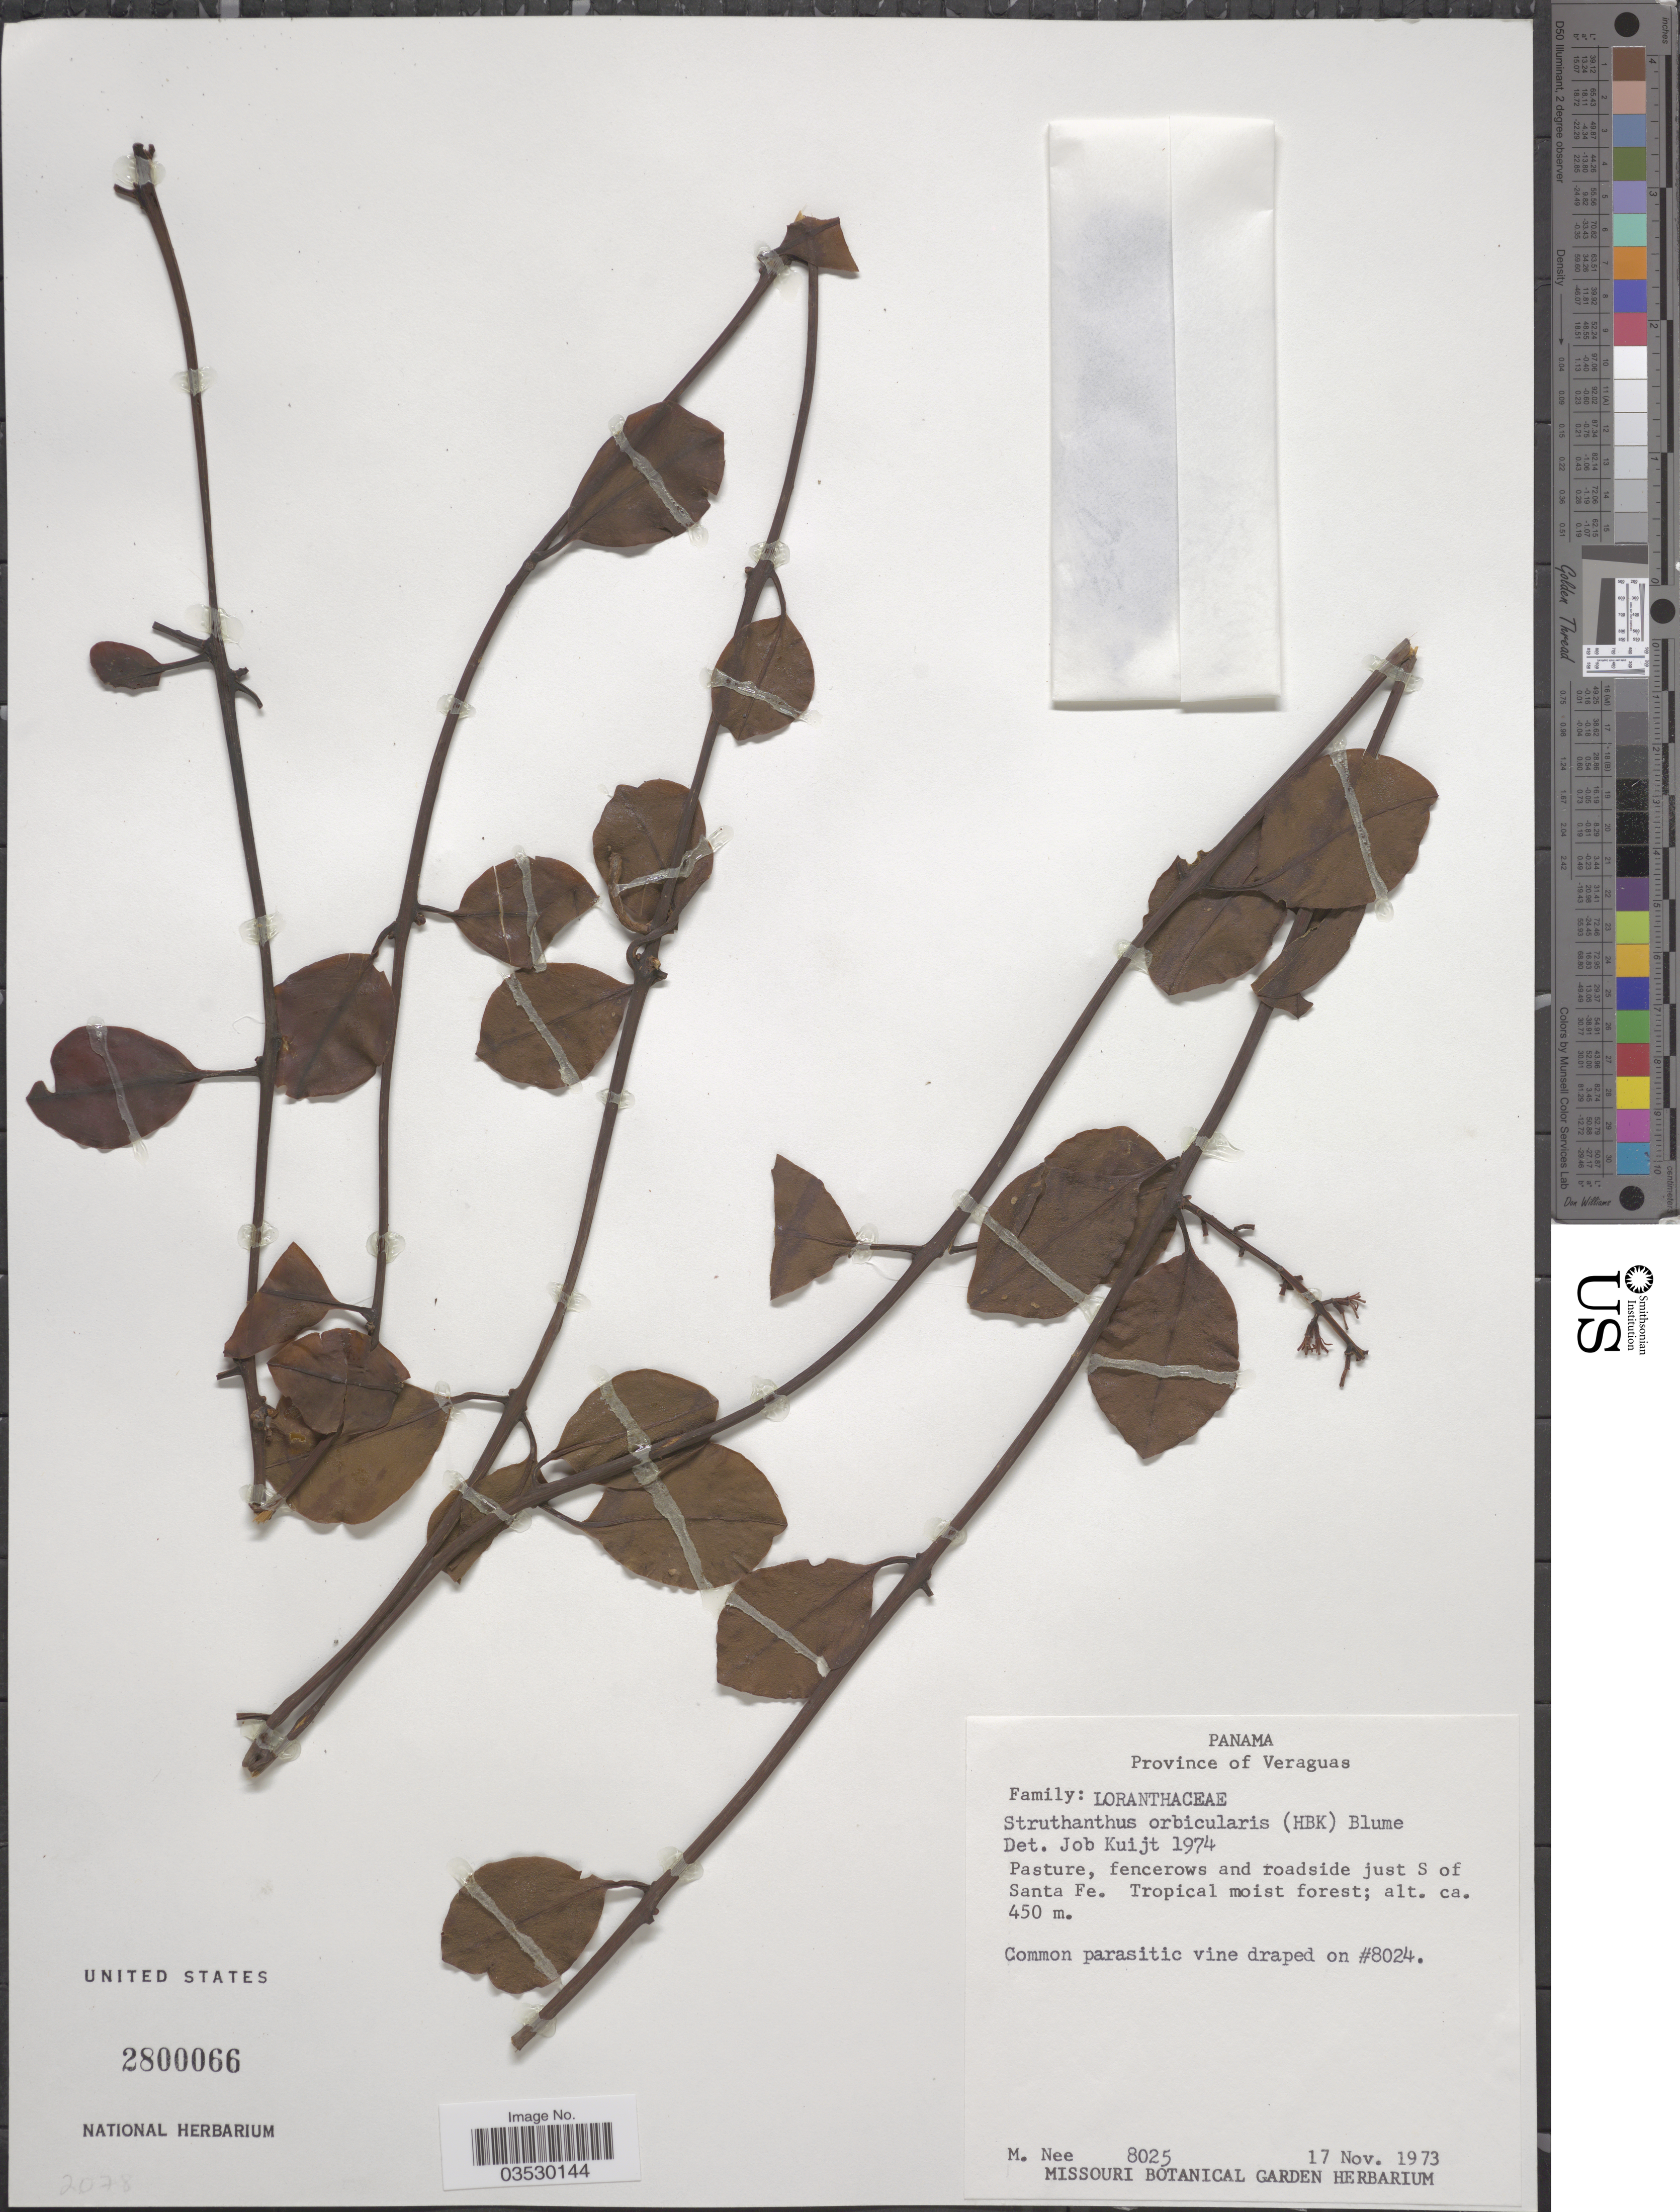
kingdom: Plantae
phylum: Tracheophyta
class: Magnoliopsida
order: Santalales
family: Loranthaceae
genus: Struthanthus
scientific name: Struthanthus orbicularis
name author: (Kunth) Blume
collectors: M. Nee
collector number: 8025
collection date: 1973-11-17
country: Panama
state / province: Veraguas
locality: Just S of Santa Fe.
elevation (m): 450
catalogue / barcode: US 2800066